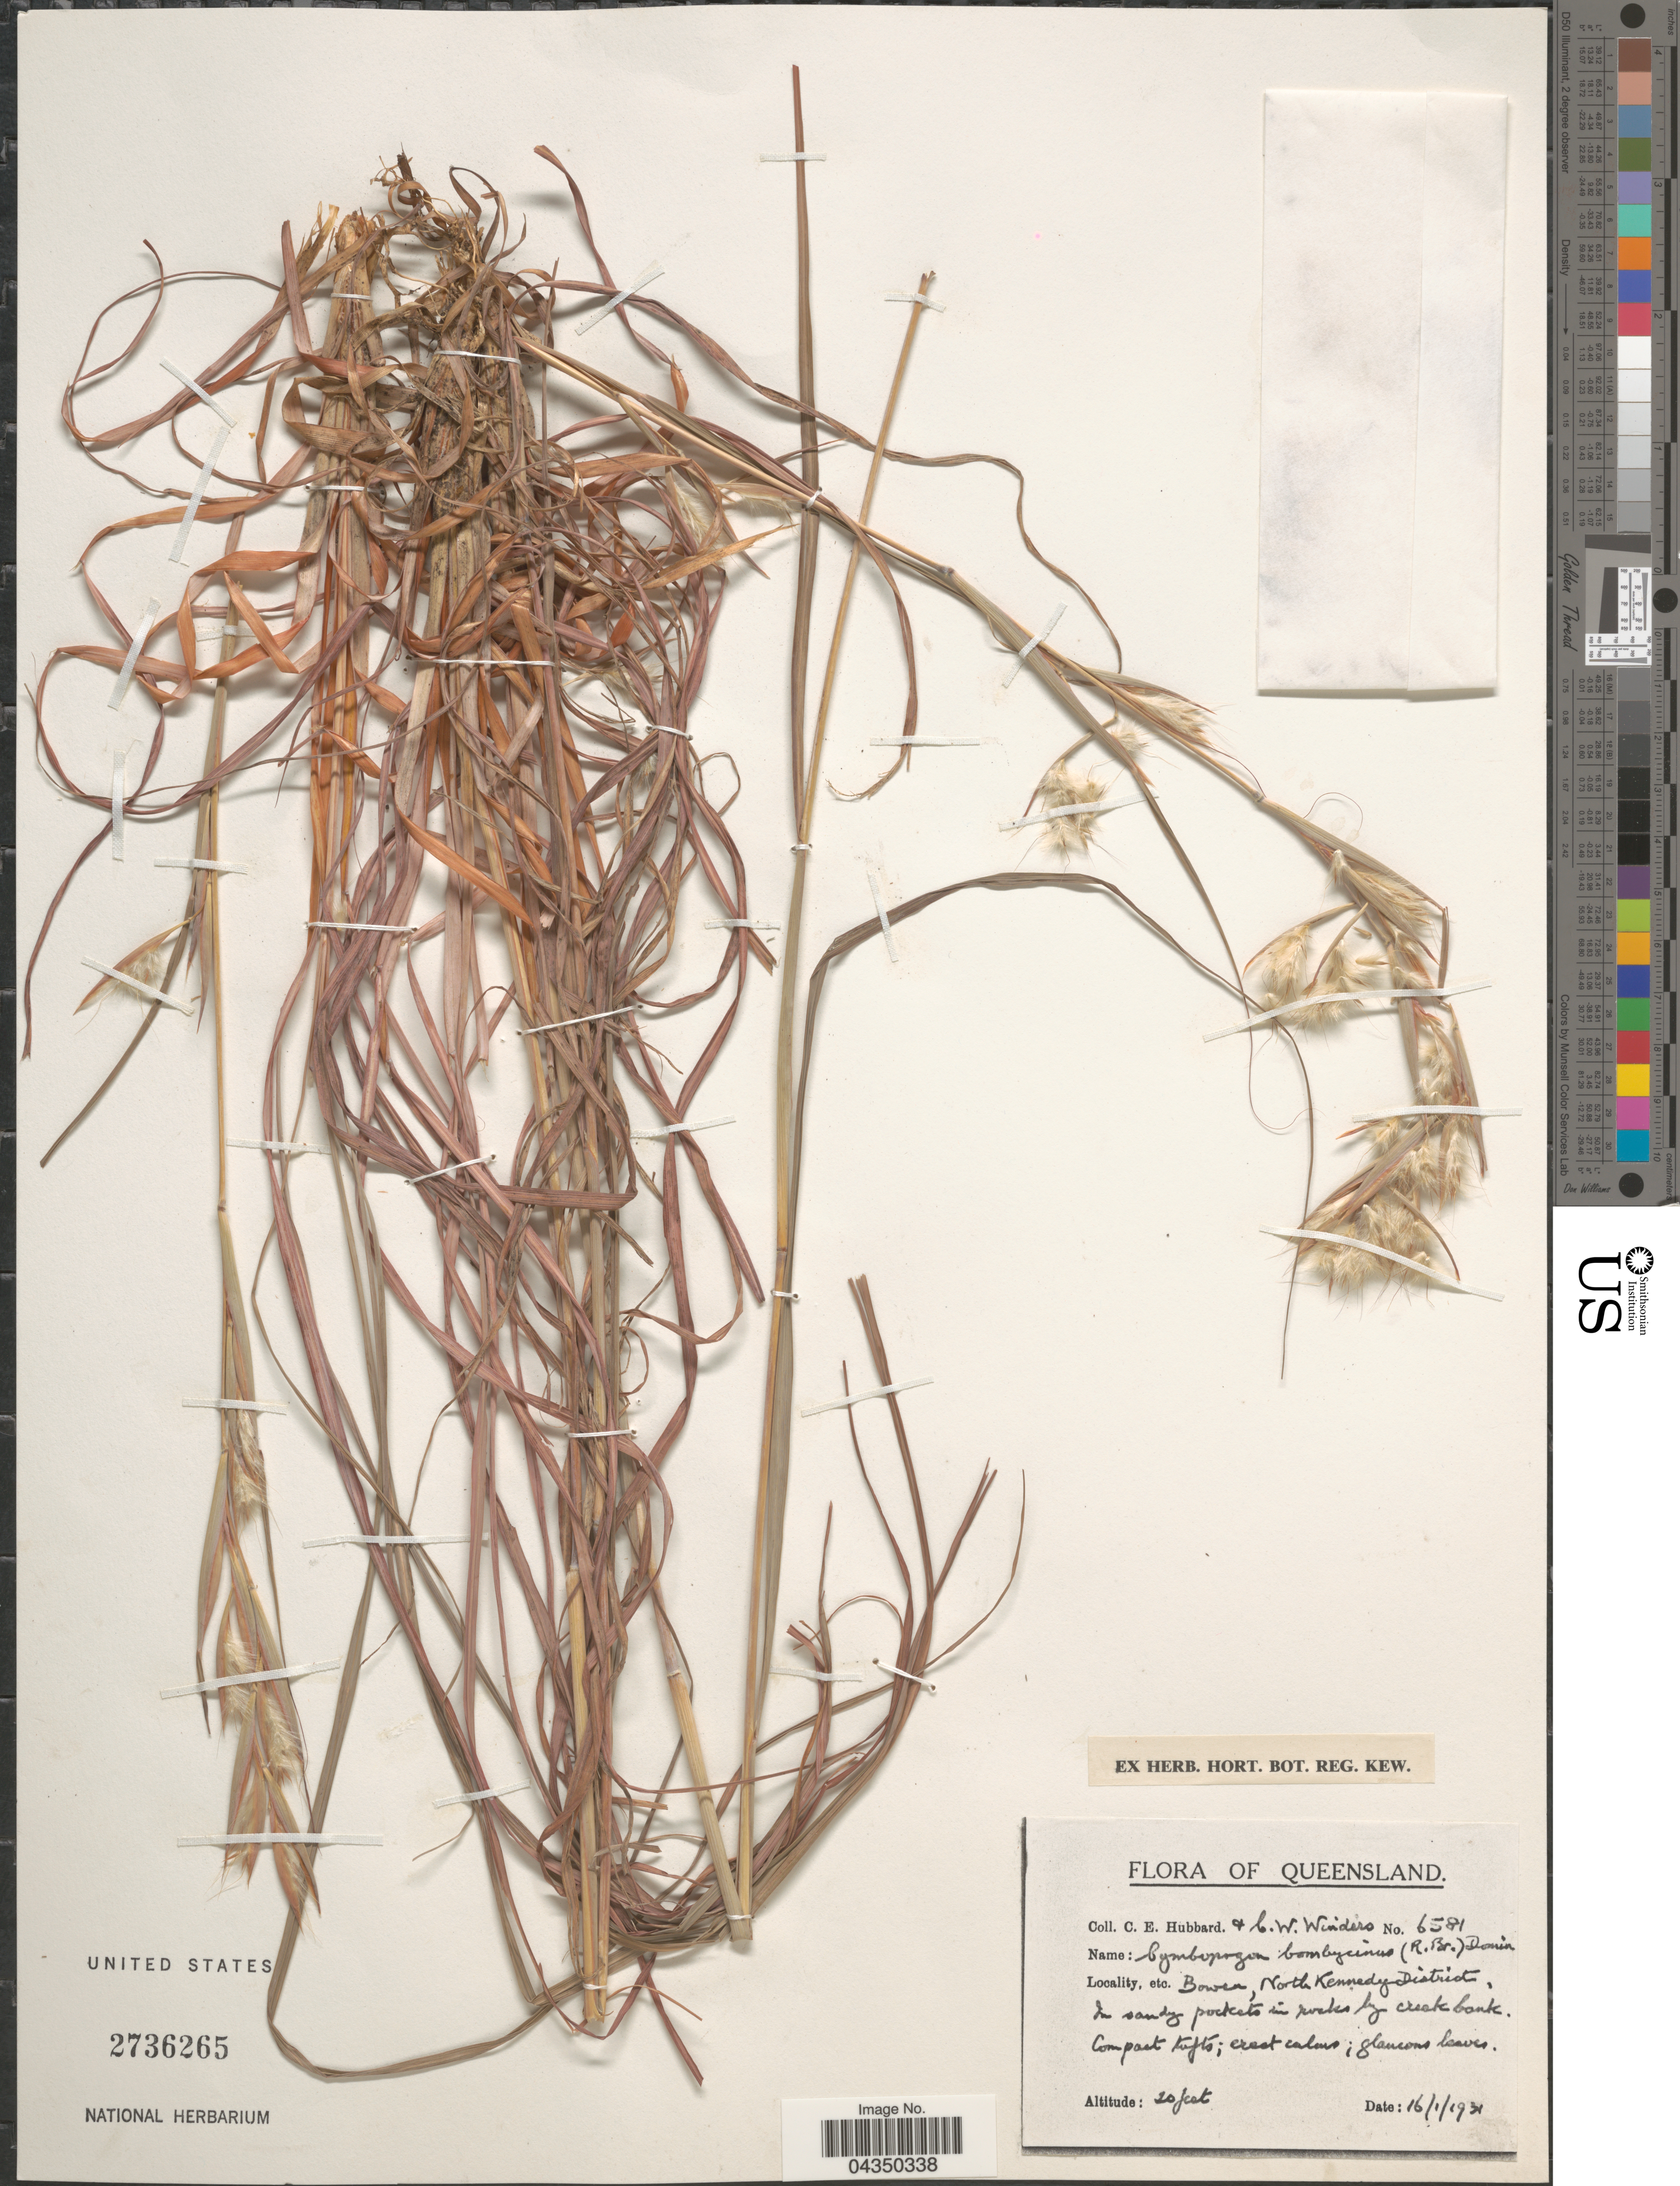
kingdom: Plantae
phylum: Tracheophyta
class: Liliopsida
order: Poales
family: Poaceae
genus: Cymbopogon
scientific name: Cymbopogon bombycinus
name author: A. Camus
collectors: C. E. Hubbard & C. Winders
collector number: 6581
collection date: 1931-01-16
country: Australia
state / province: Queensland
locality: Bowen, North Kennedy District. In sandy pockets in rocks by creek bank.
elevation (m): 6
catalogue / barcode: US 2736265